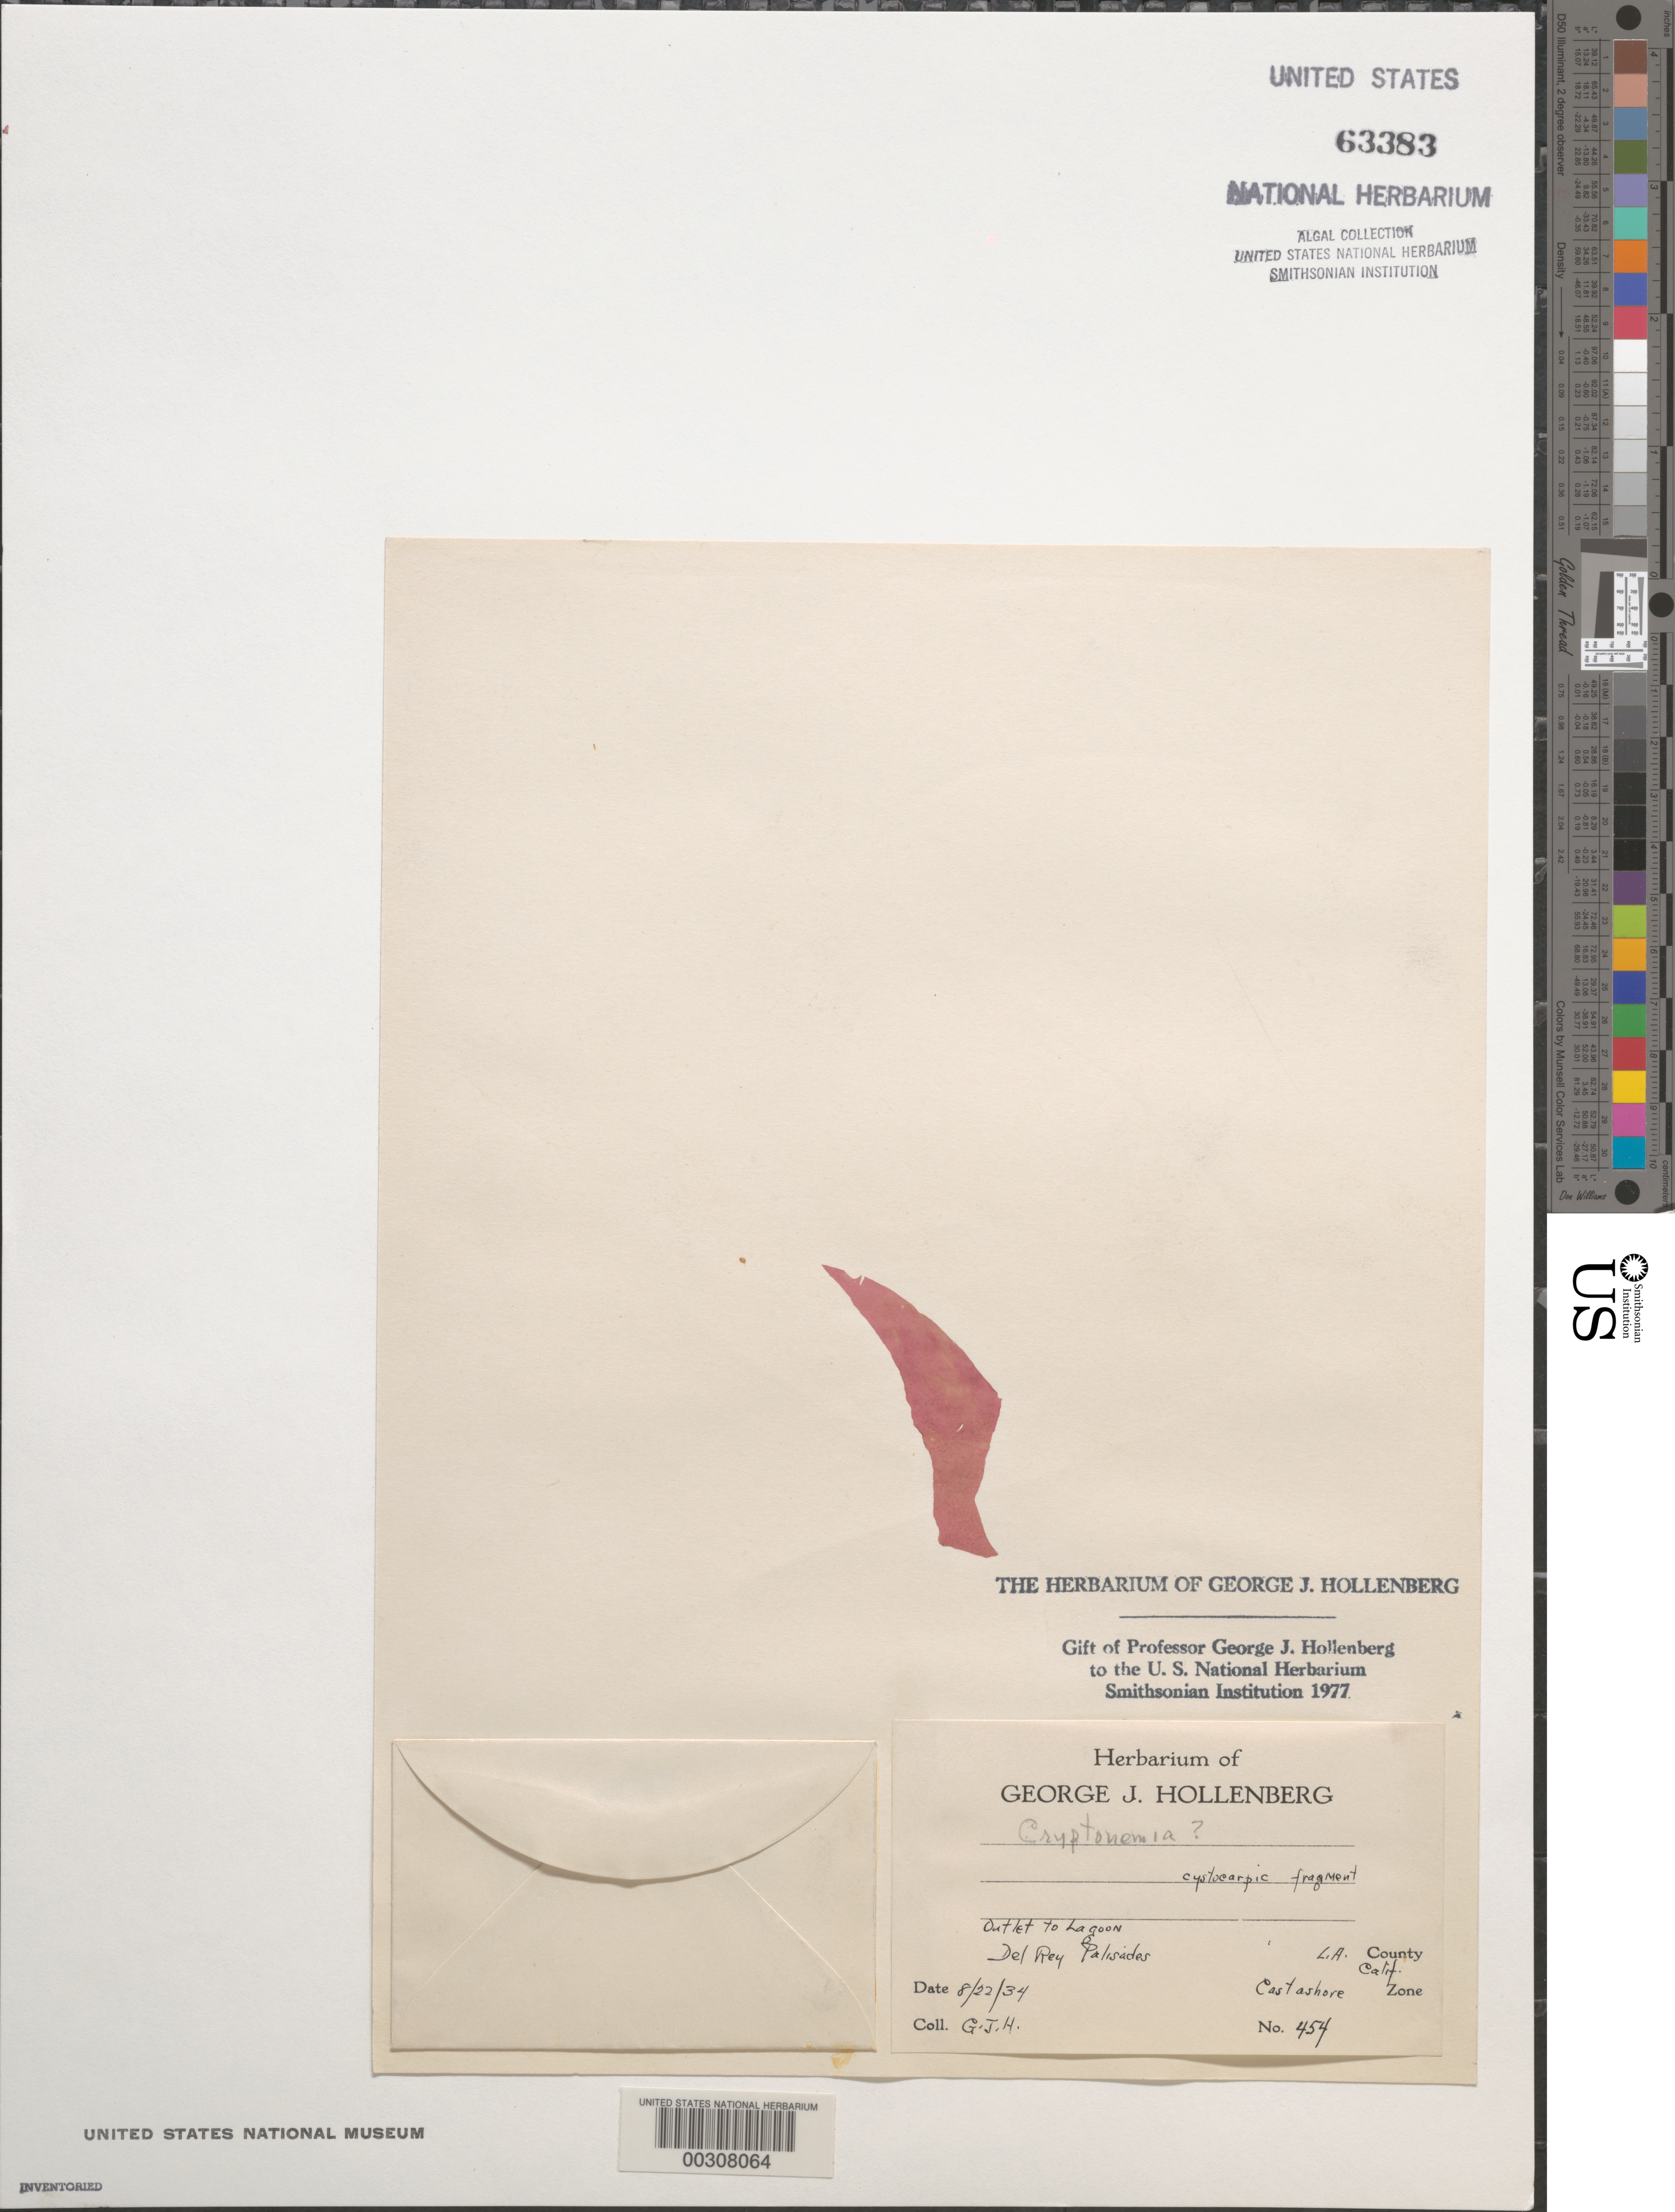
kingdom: Plantae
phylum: Rhodophyta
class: Florideophyceae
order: Halymeniales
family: Halymeniaceae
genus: Cryptonemia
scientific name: Cryptonemia sp.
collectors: G. Hollenberg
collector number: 454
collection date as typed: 22 Aug 34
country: United States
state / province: California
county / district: Los Angeles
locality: Outlet to Lagoon. Del Rey Palisades. L. A. County.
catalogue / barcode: US 63383